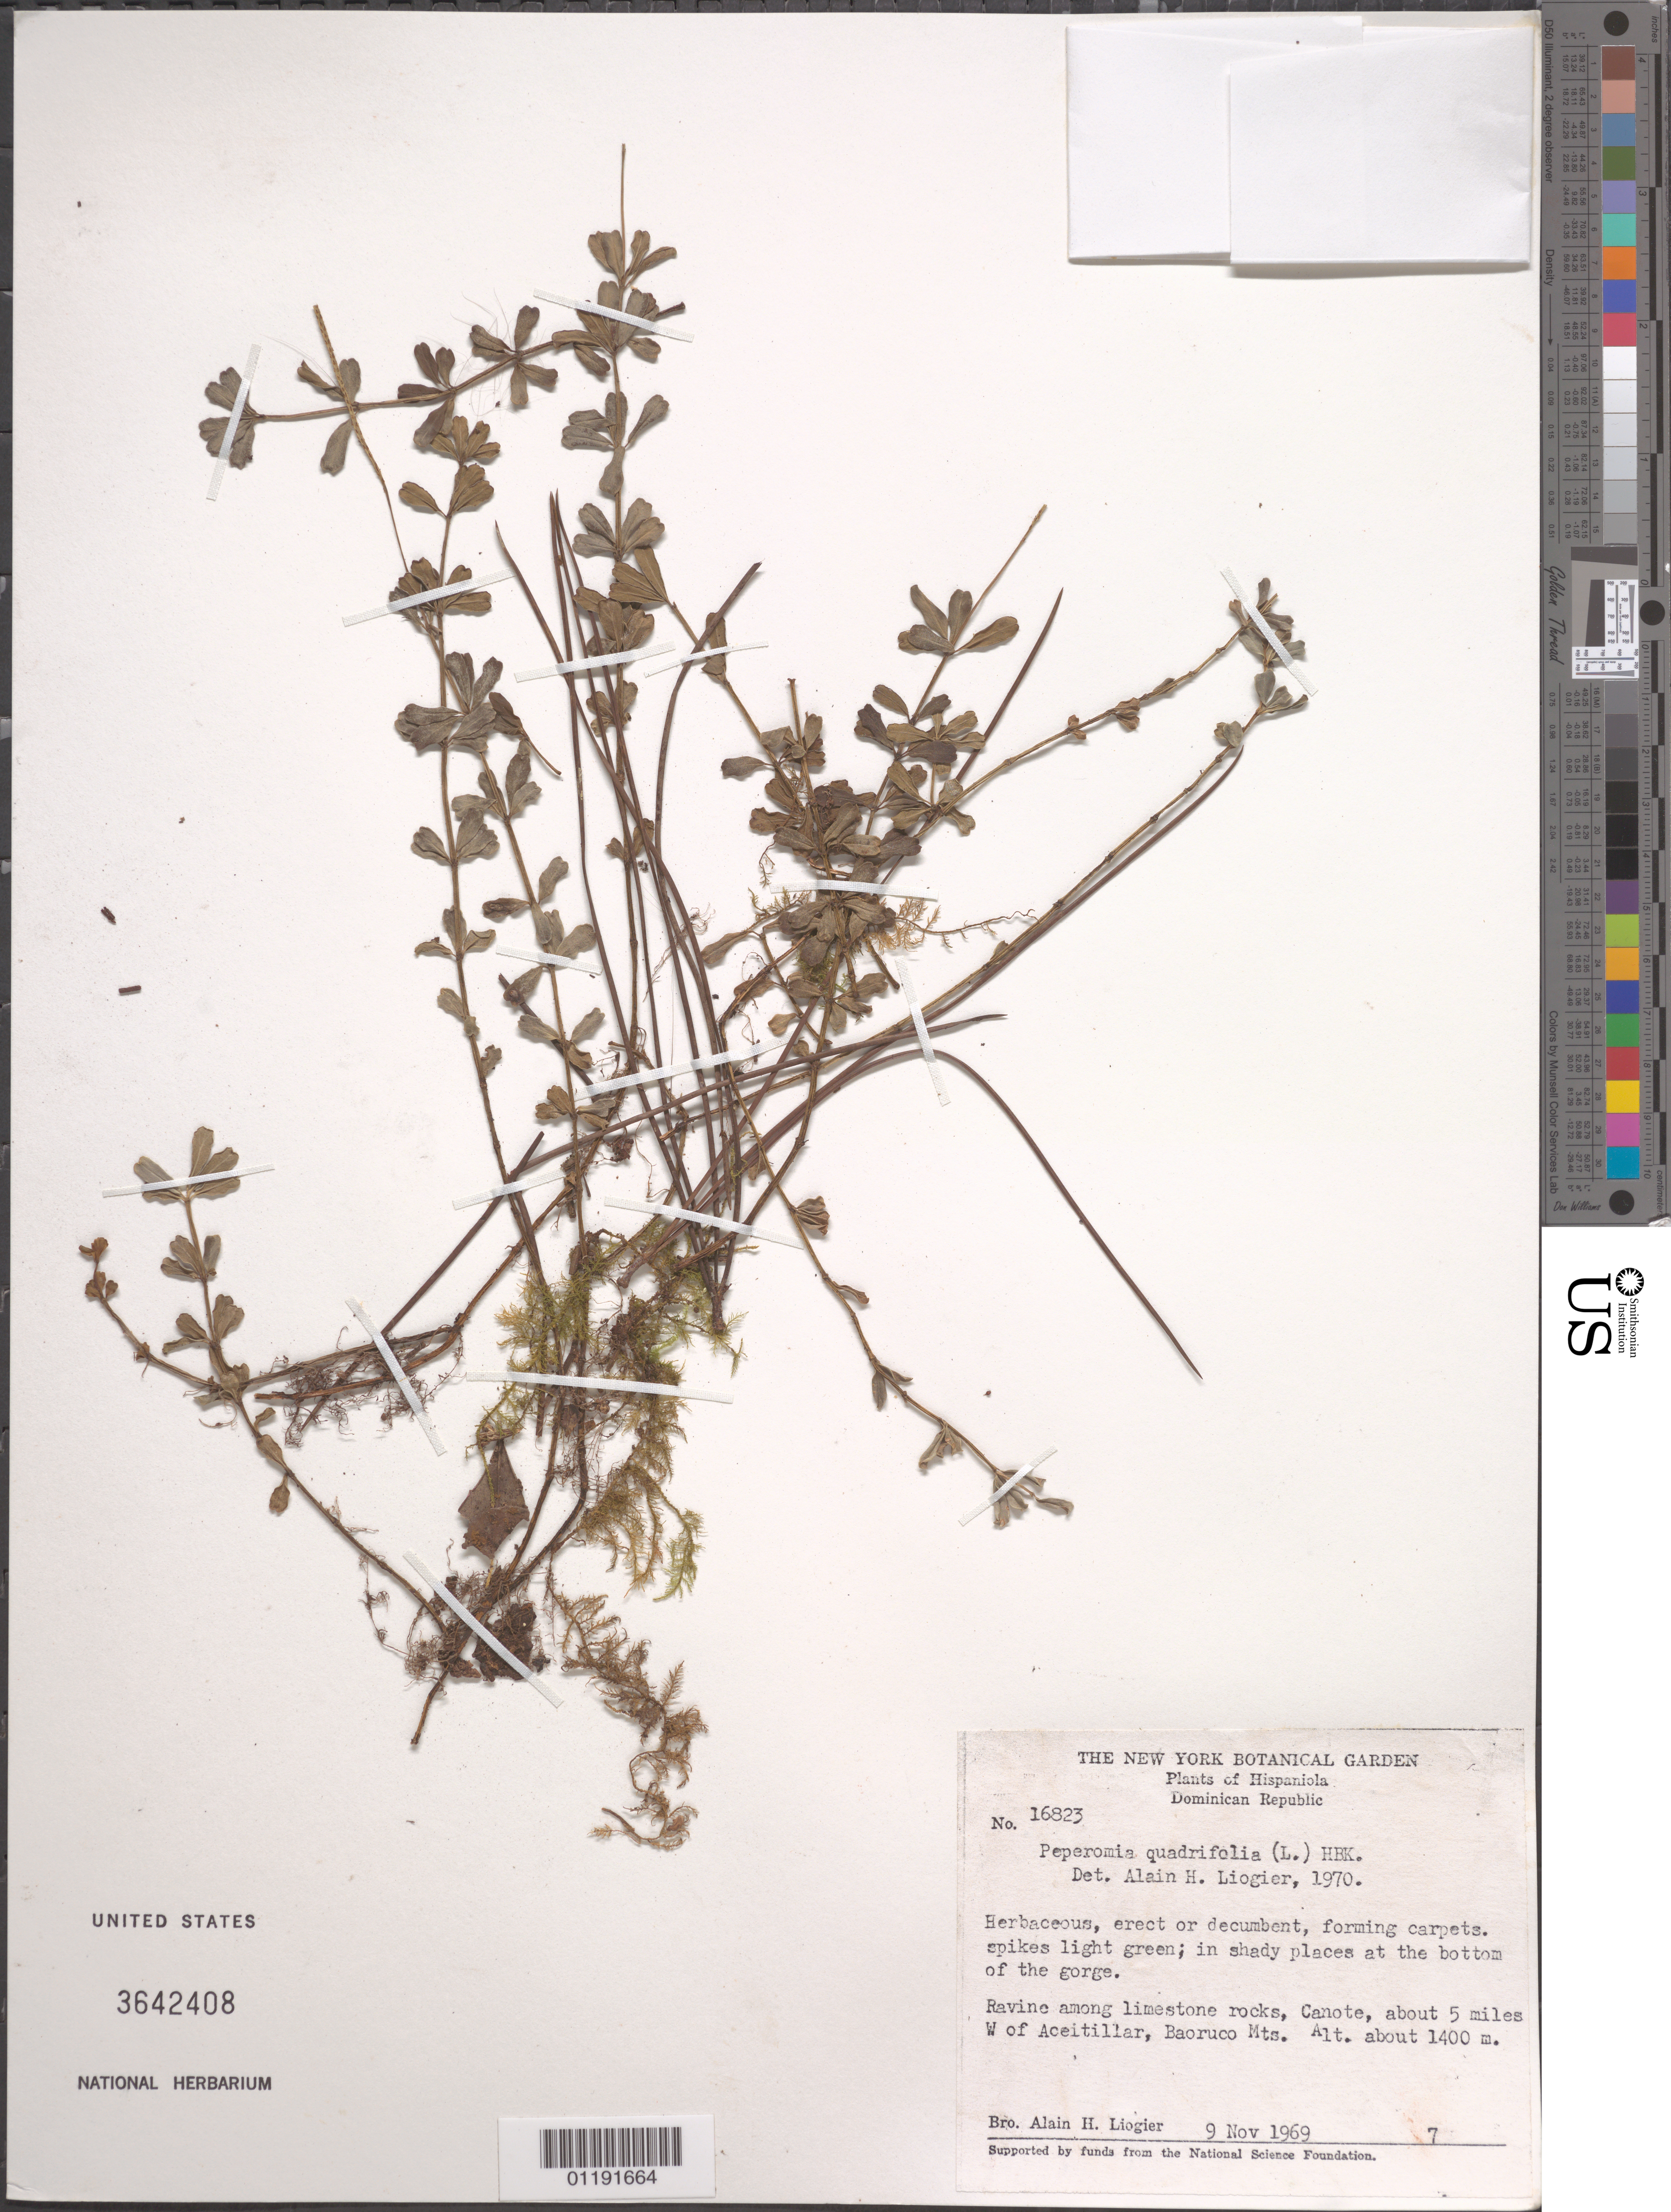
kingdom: Plantae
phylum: Tracheophyta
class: Magnoliopsida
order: Piperales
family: Piperaceae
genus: Peperomia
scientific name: Peperomia quadrifolia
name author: (L.) Kunth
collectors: A. H. Liogier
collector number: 16823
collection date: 1969-11-09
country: Dominican Republic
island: Hispaniola Island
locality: Baoruco Mts., about 5 mi W of aceitillar, Canote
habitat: Shady places at the bottom of the gorge, ravine among limestone rocks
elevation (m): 1400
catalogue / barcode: US 3642408